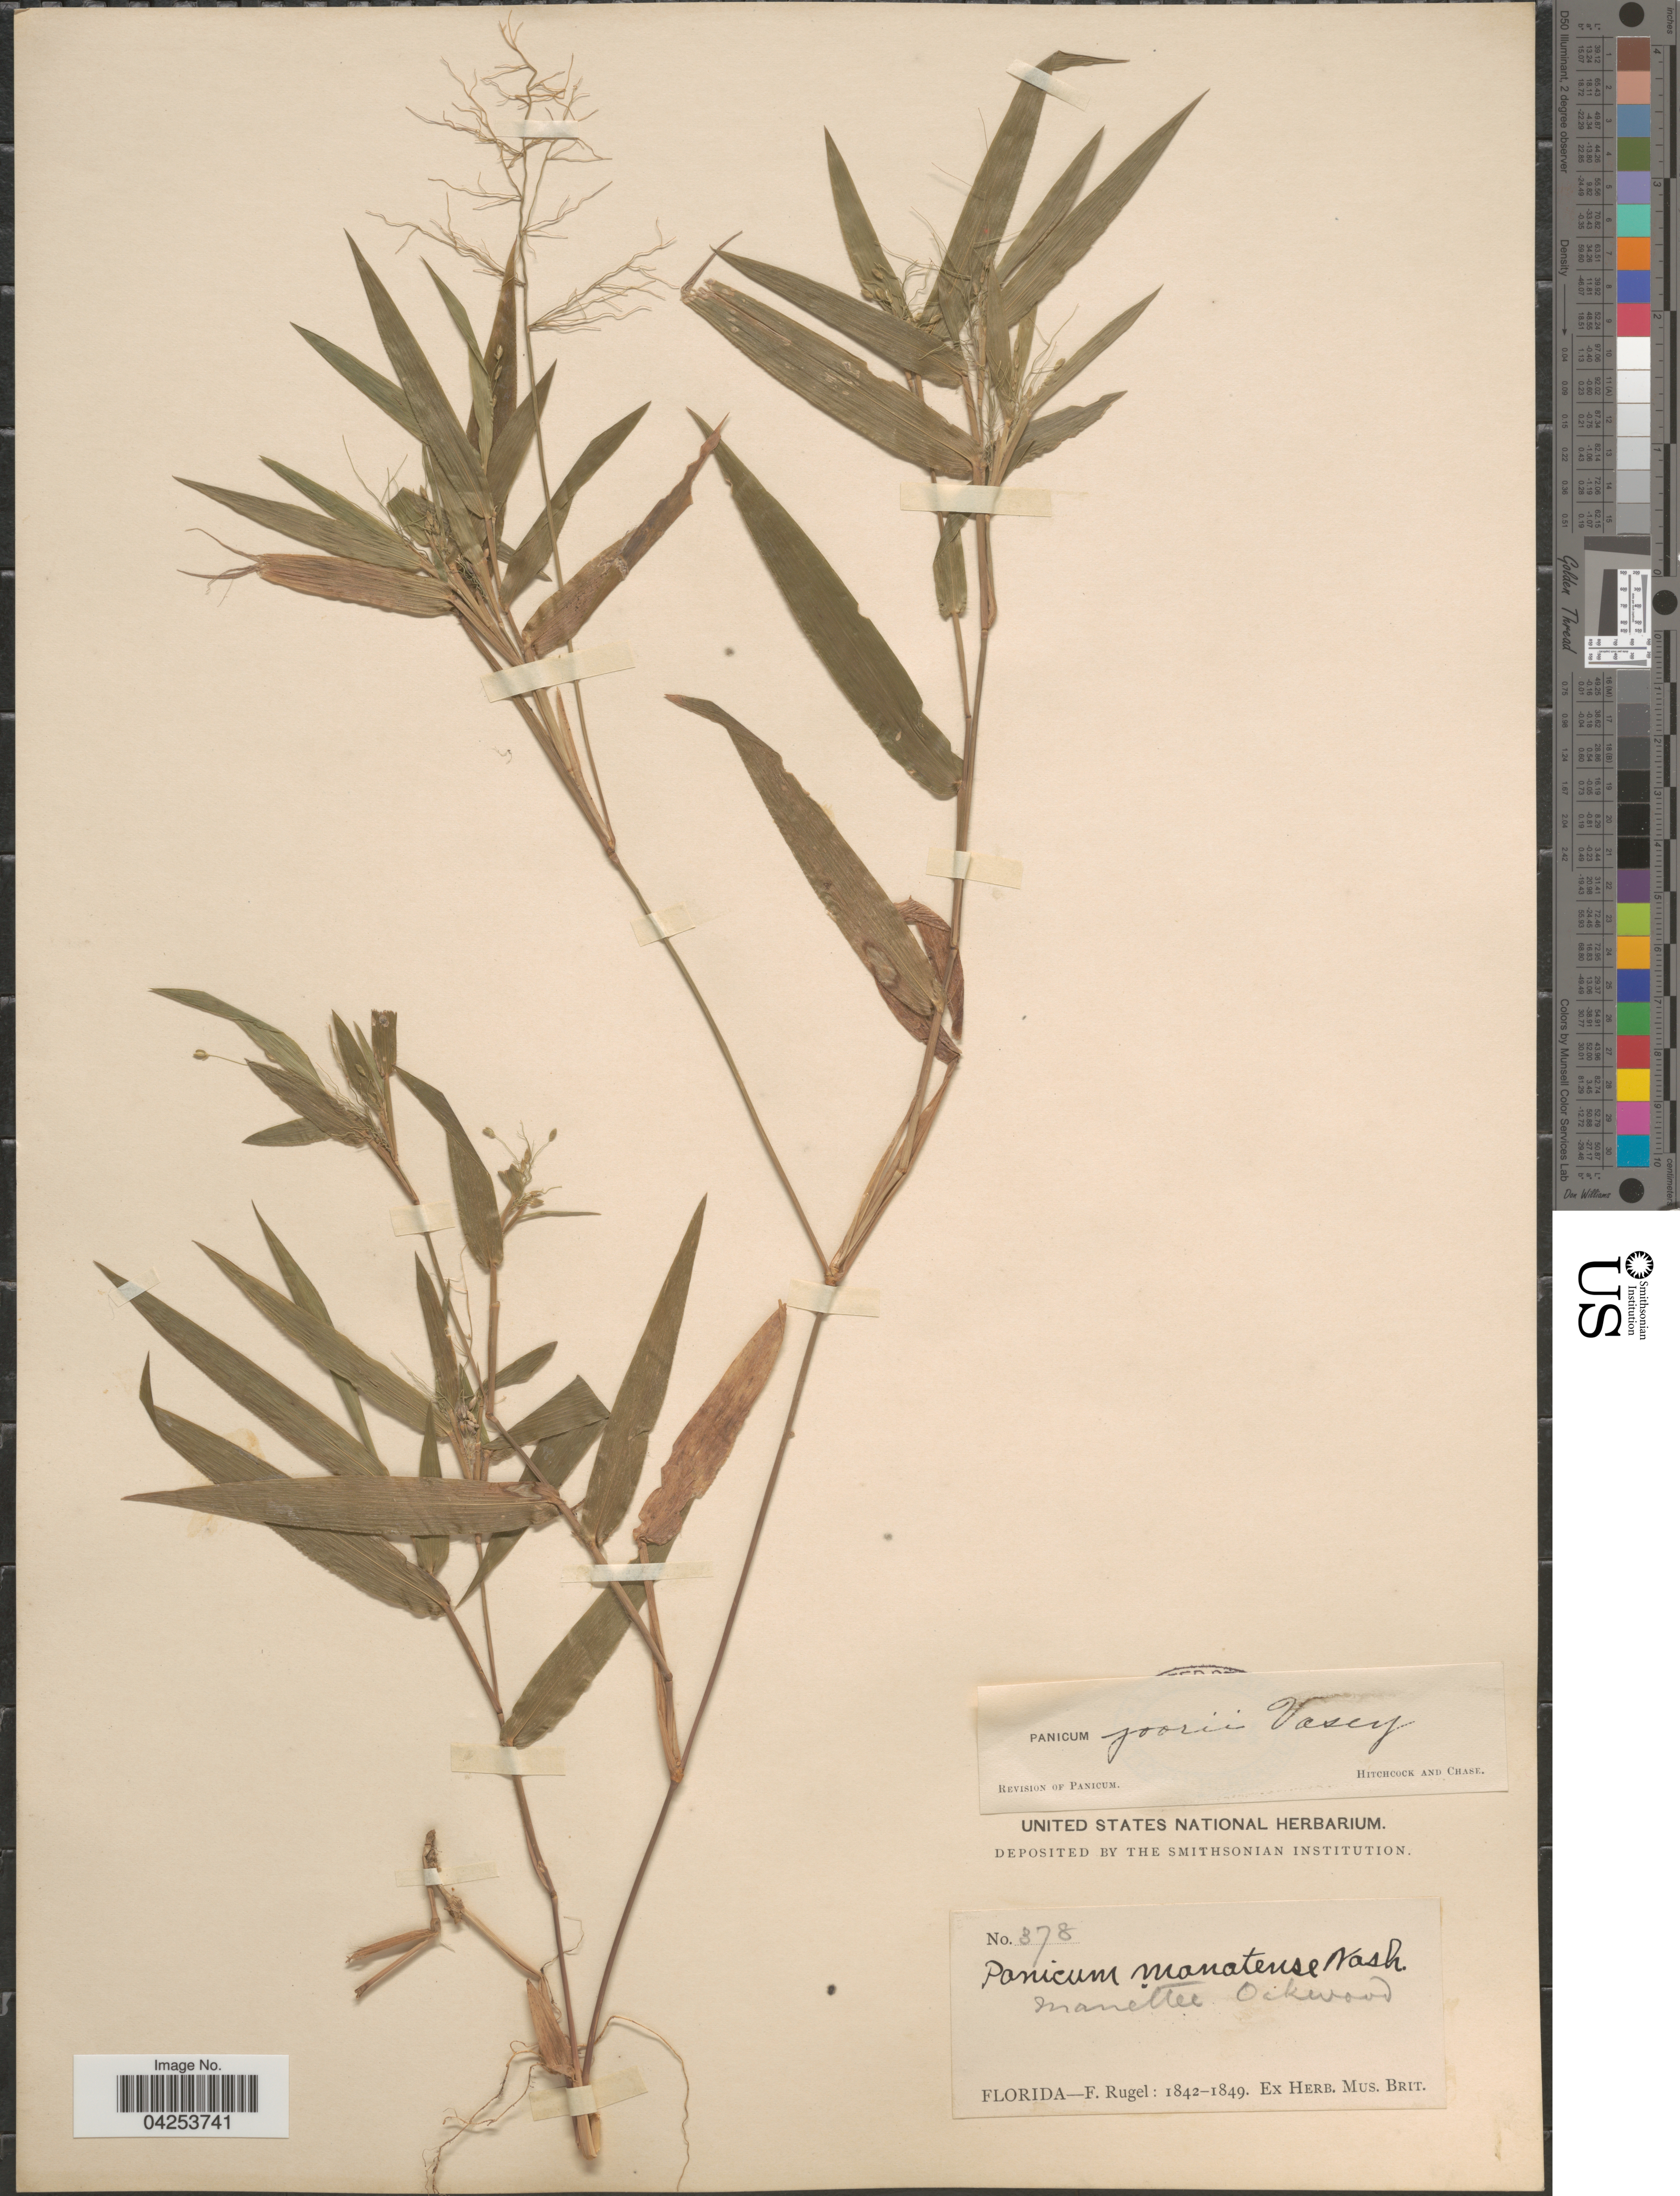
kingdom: Plantae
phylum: Tracheophyta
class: Liliopsida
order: Poales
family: Poaceae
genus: Dichanthelium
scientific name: Dichanthelium commutatum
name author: (Schult.) Gould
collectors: F. Rugel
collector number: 378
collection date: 1842/1849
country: United States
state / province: Florida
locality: Manettee Oakwood.